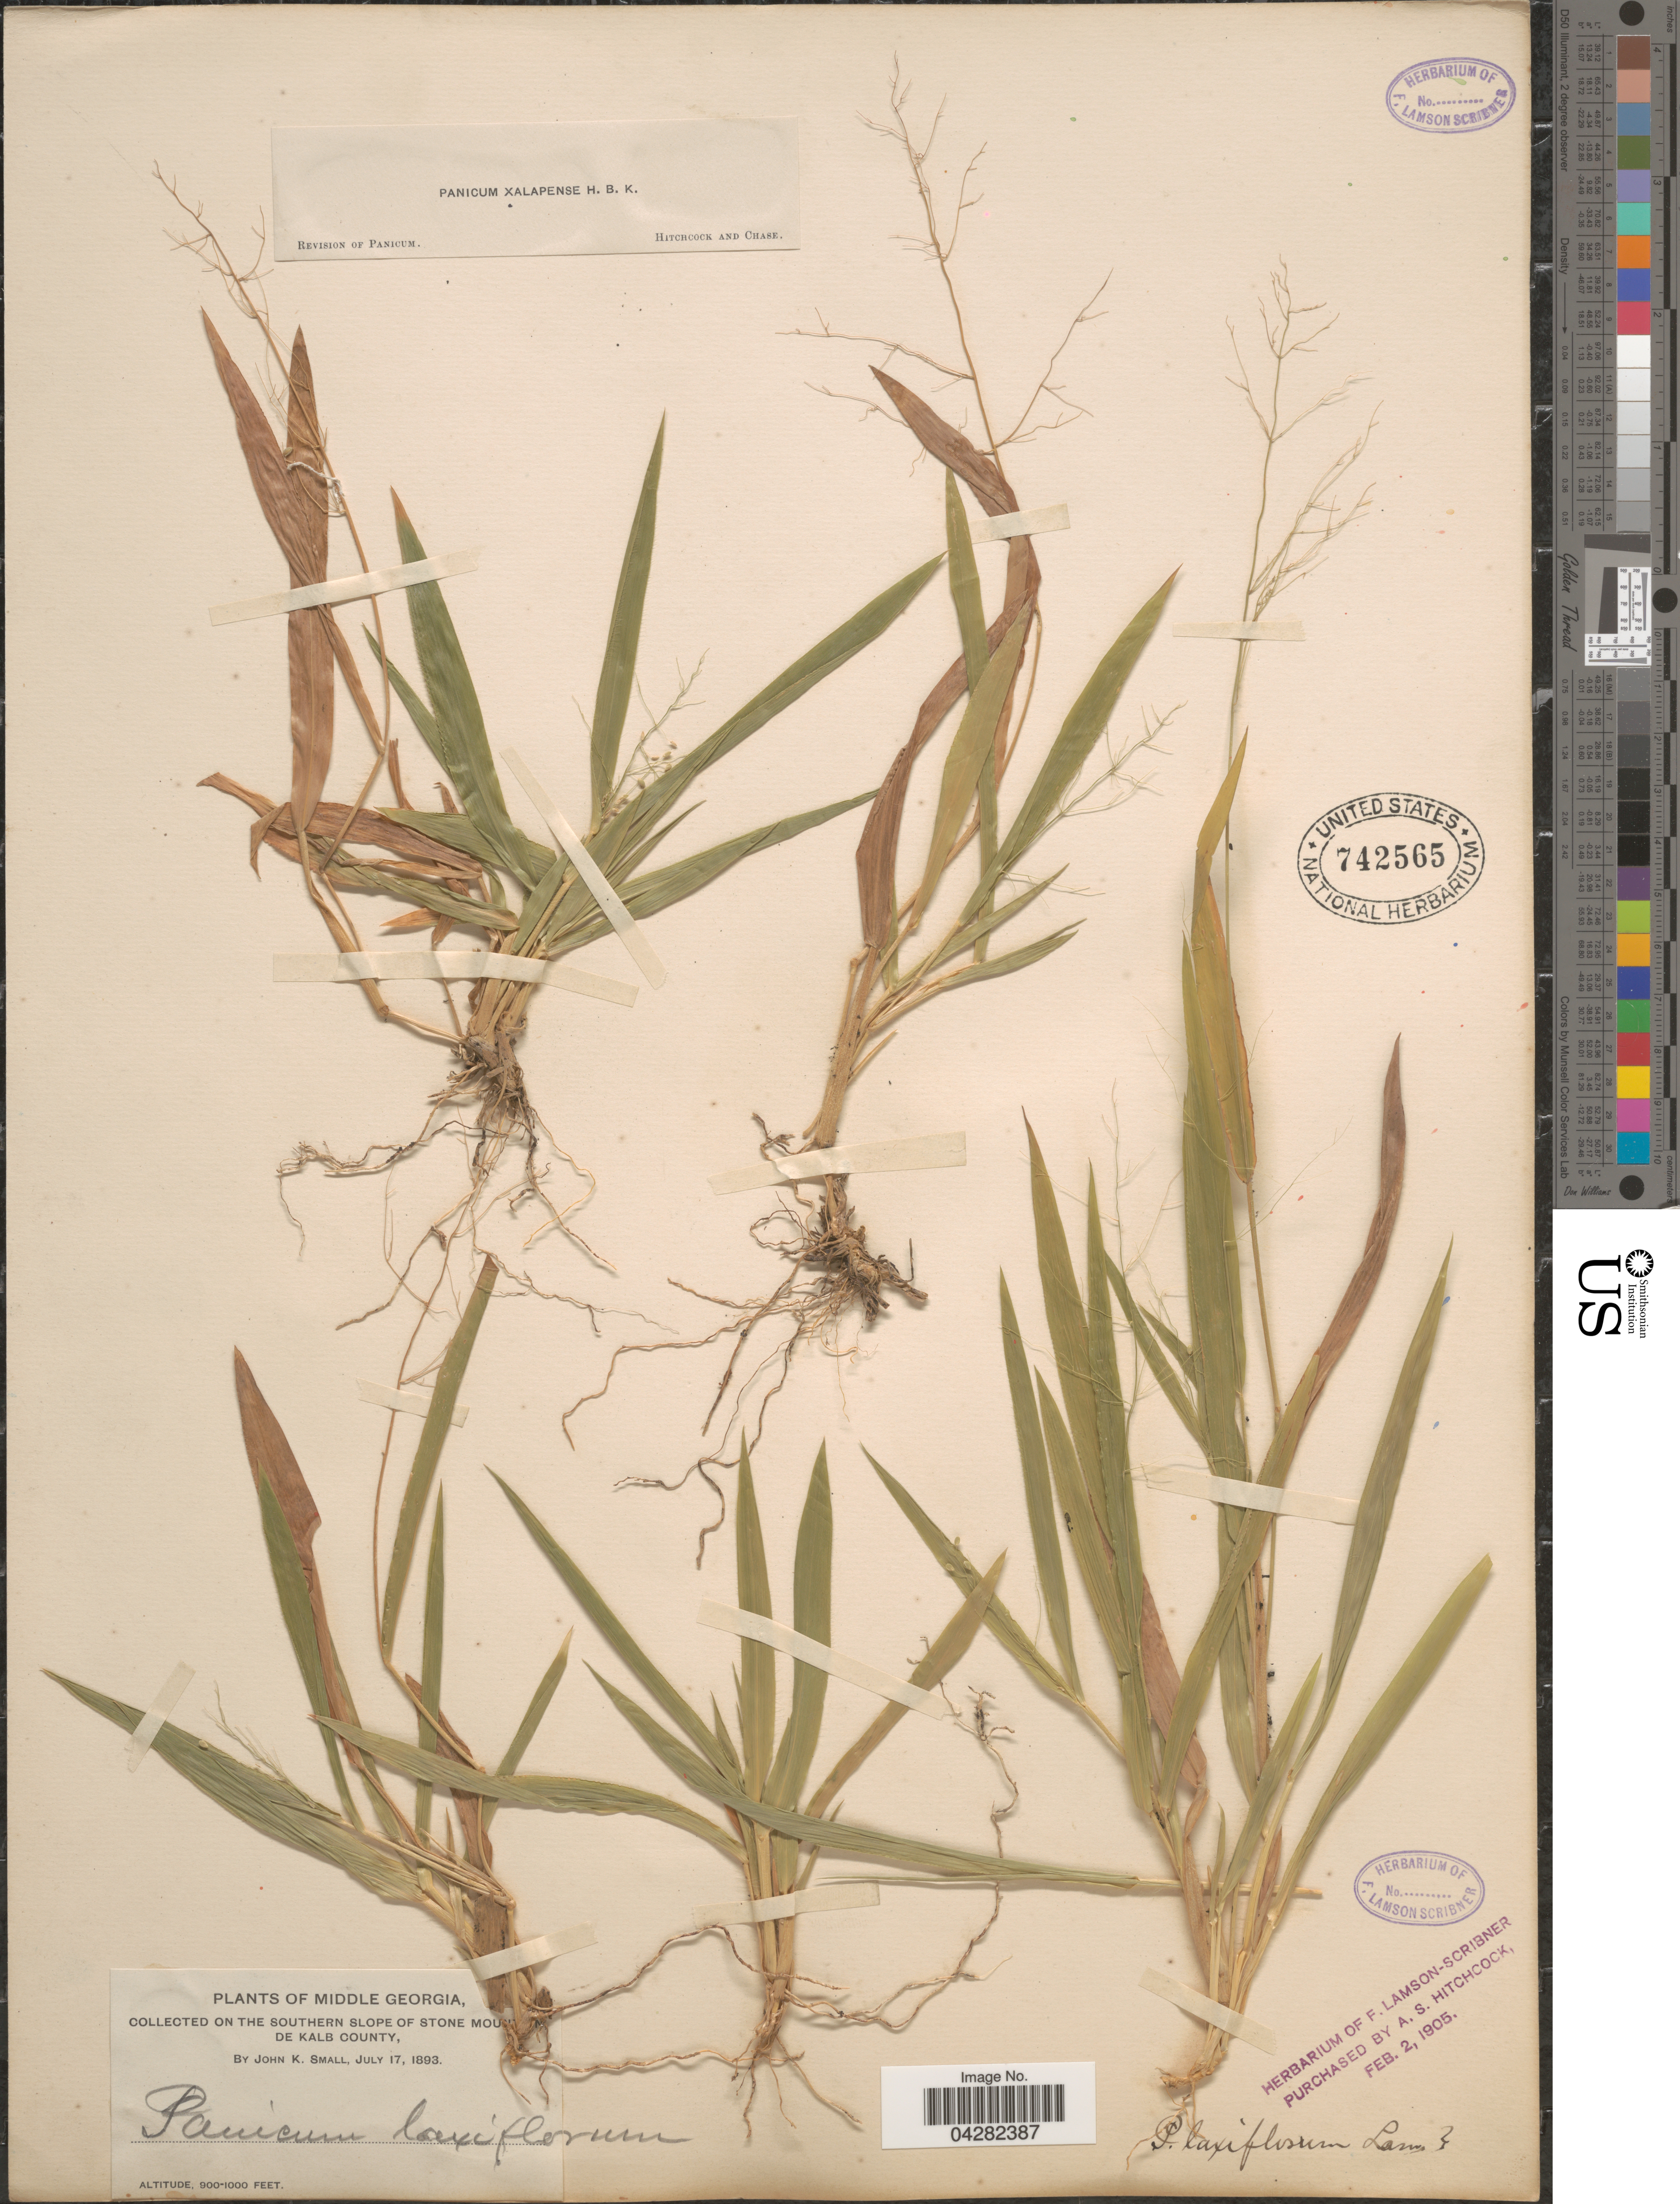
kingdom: Plantae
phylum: Tracheophyta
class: Liliopsida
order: Poales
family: Poaceae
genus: Dichanthelium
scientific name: Dichanthelium laxiflorum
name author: (Lam.) Gould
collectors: J. K. Small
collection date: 1893-07-17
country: United States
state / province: Georgia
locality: Middle Georgia, on the southern slope of Stone Mountain, De Kalb County.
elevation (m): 274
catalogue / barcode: US 742565